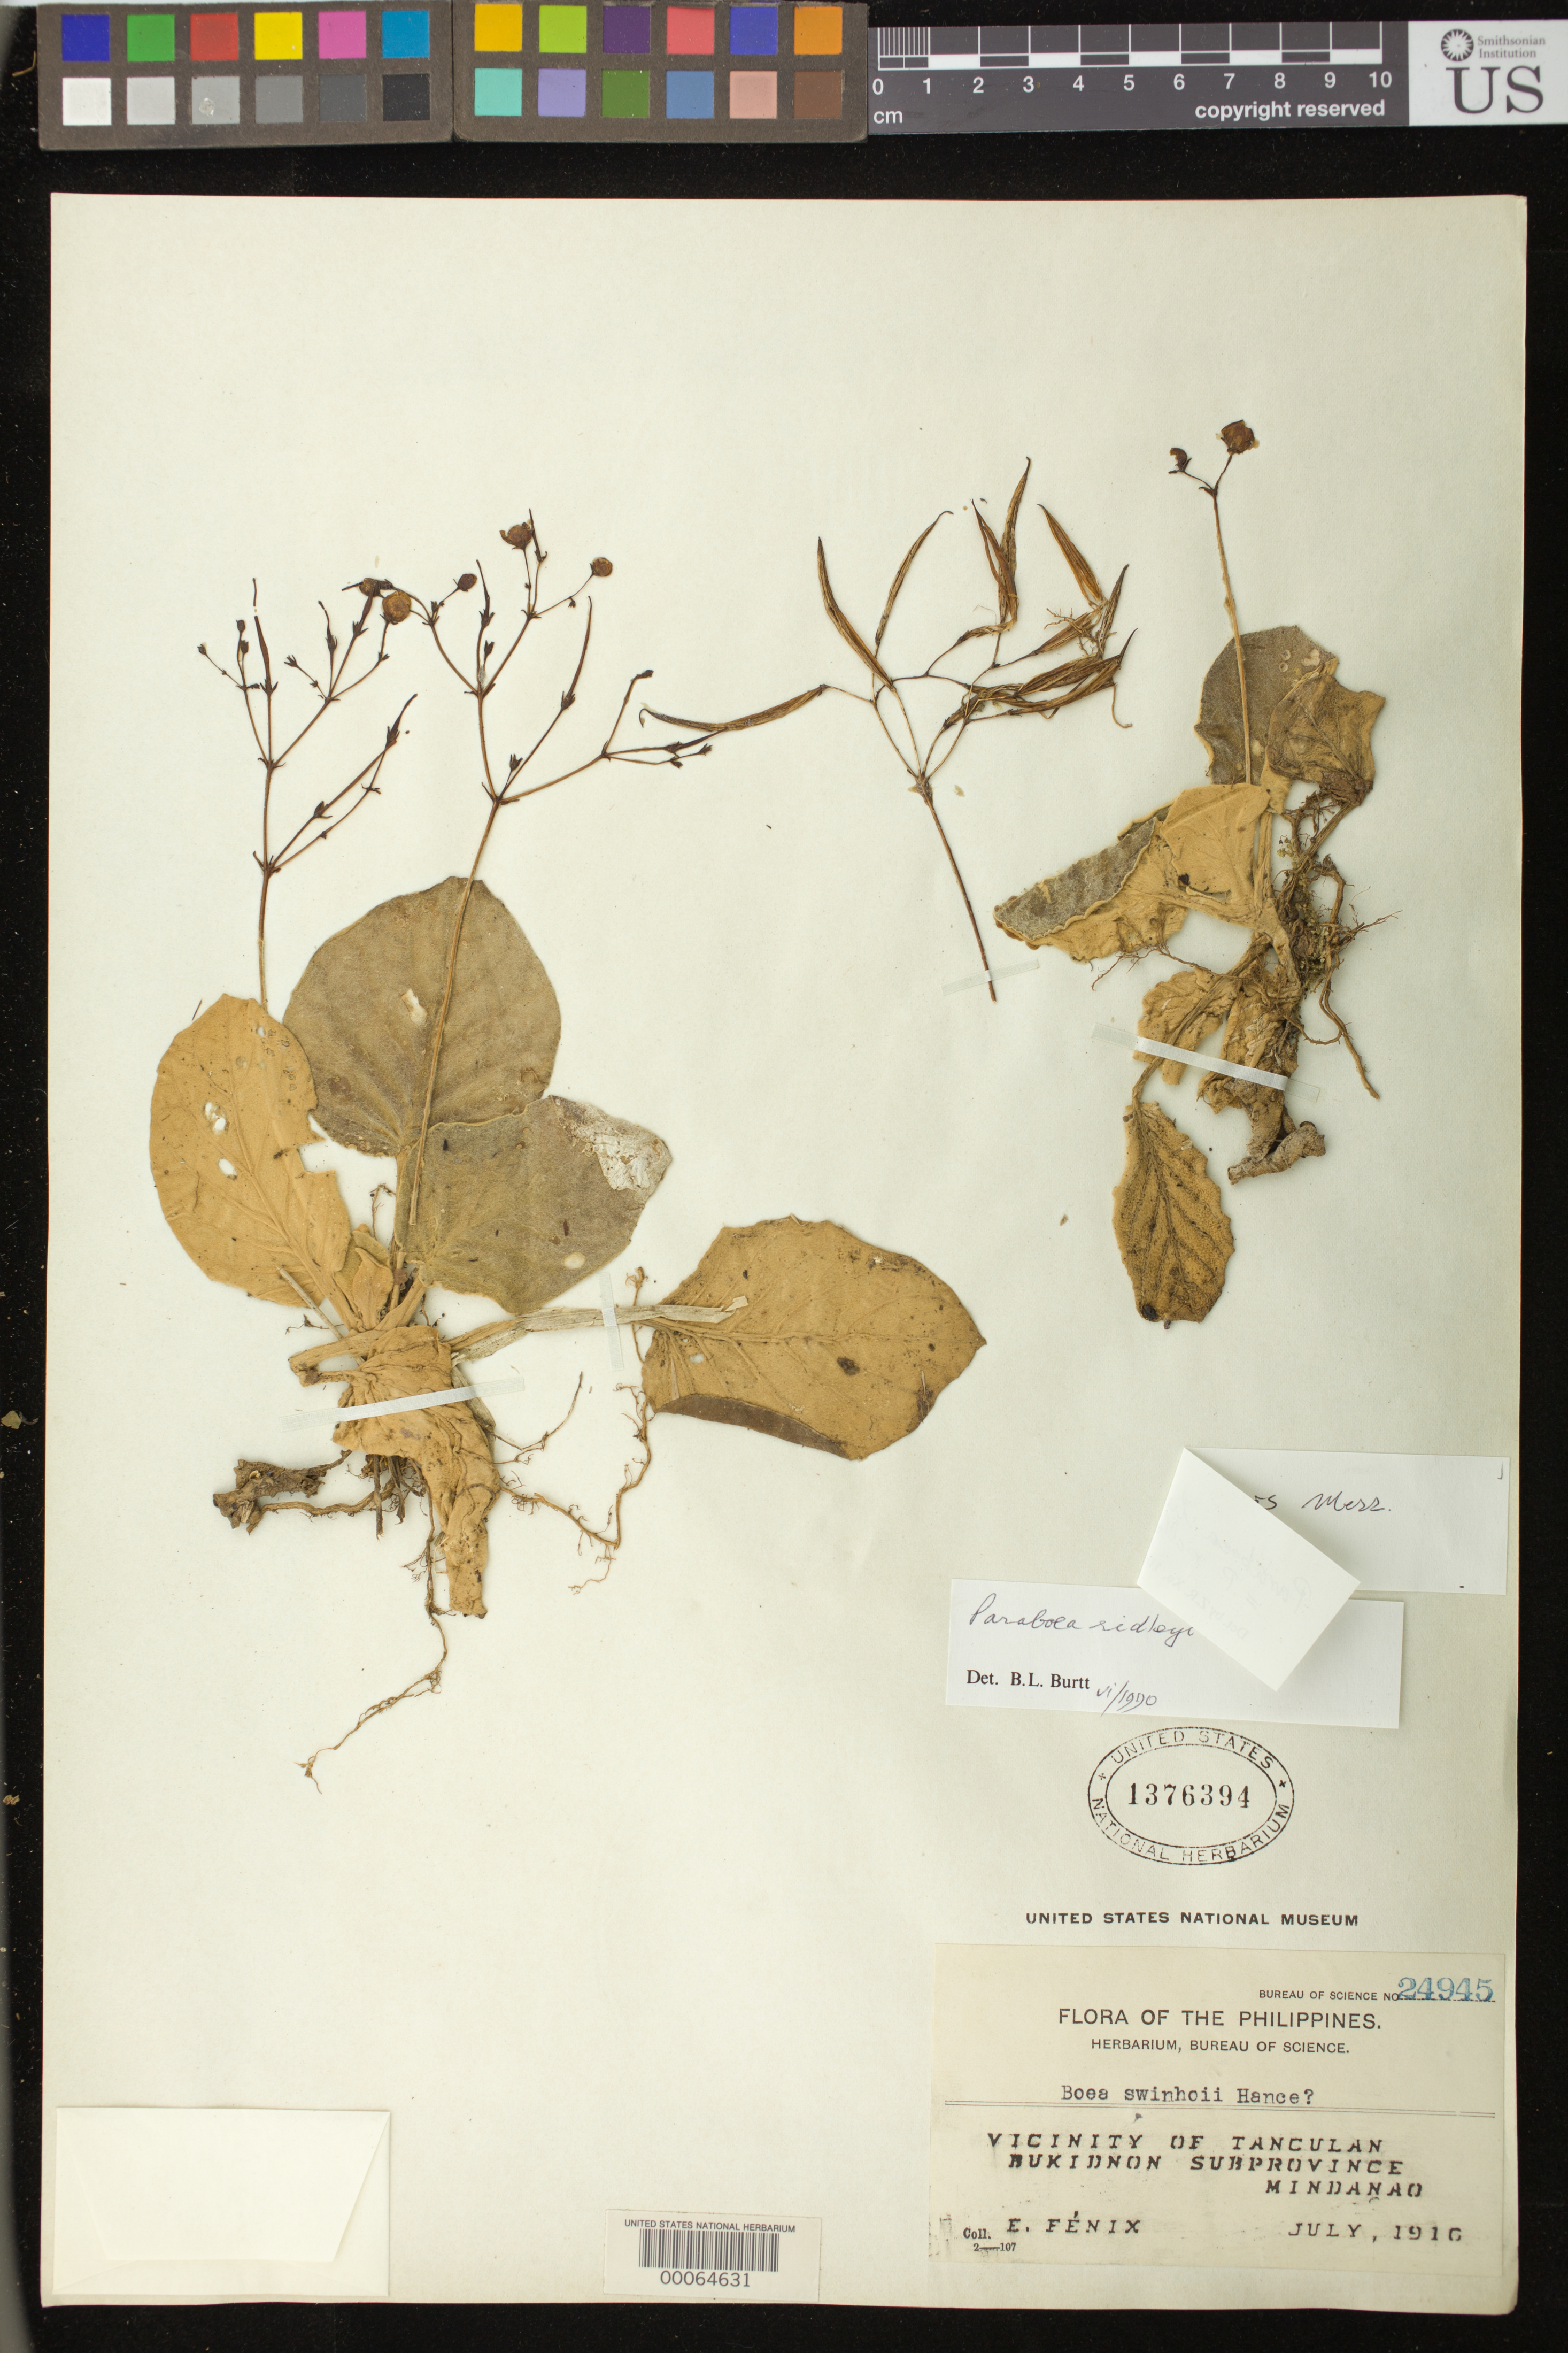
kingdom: Plantae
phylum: Tracheophyta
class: Magnoliopsida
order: Lamiales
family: Gesneriaceae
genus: Paraboea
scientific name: Paraboea luzoniensis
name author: Merr.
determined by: Xu, Z. R.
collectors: E. Fénix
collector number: Bur. Sci. 24945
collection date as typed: Jul 1916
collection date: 1916-07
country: Philippines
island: Mindanao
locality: Vicinity of Tanculan, Bukidnon subprovince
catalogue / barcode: US 1376394